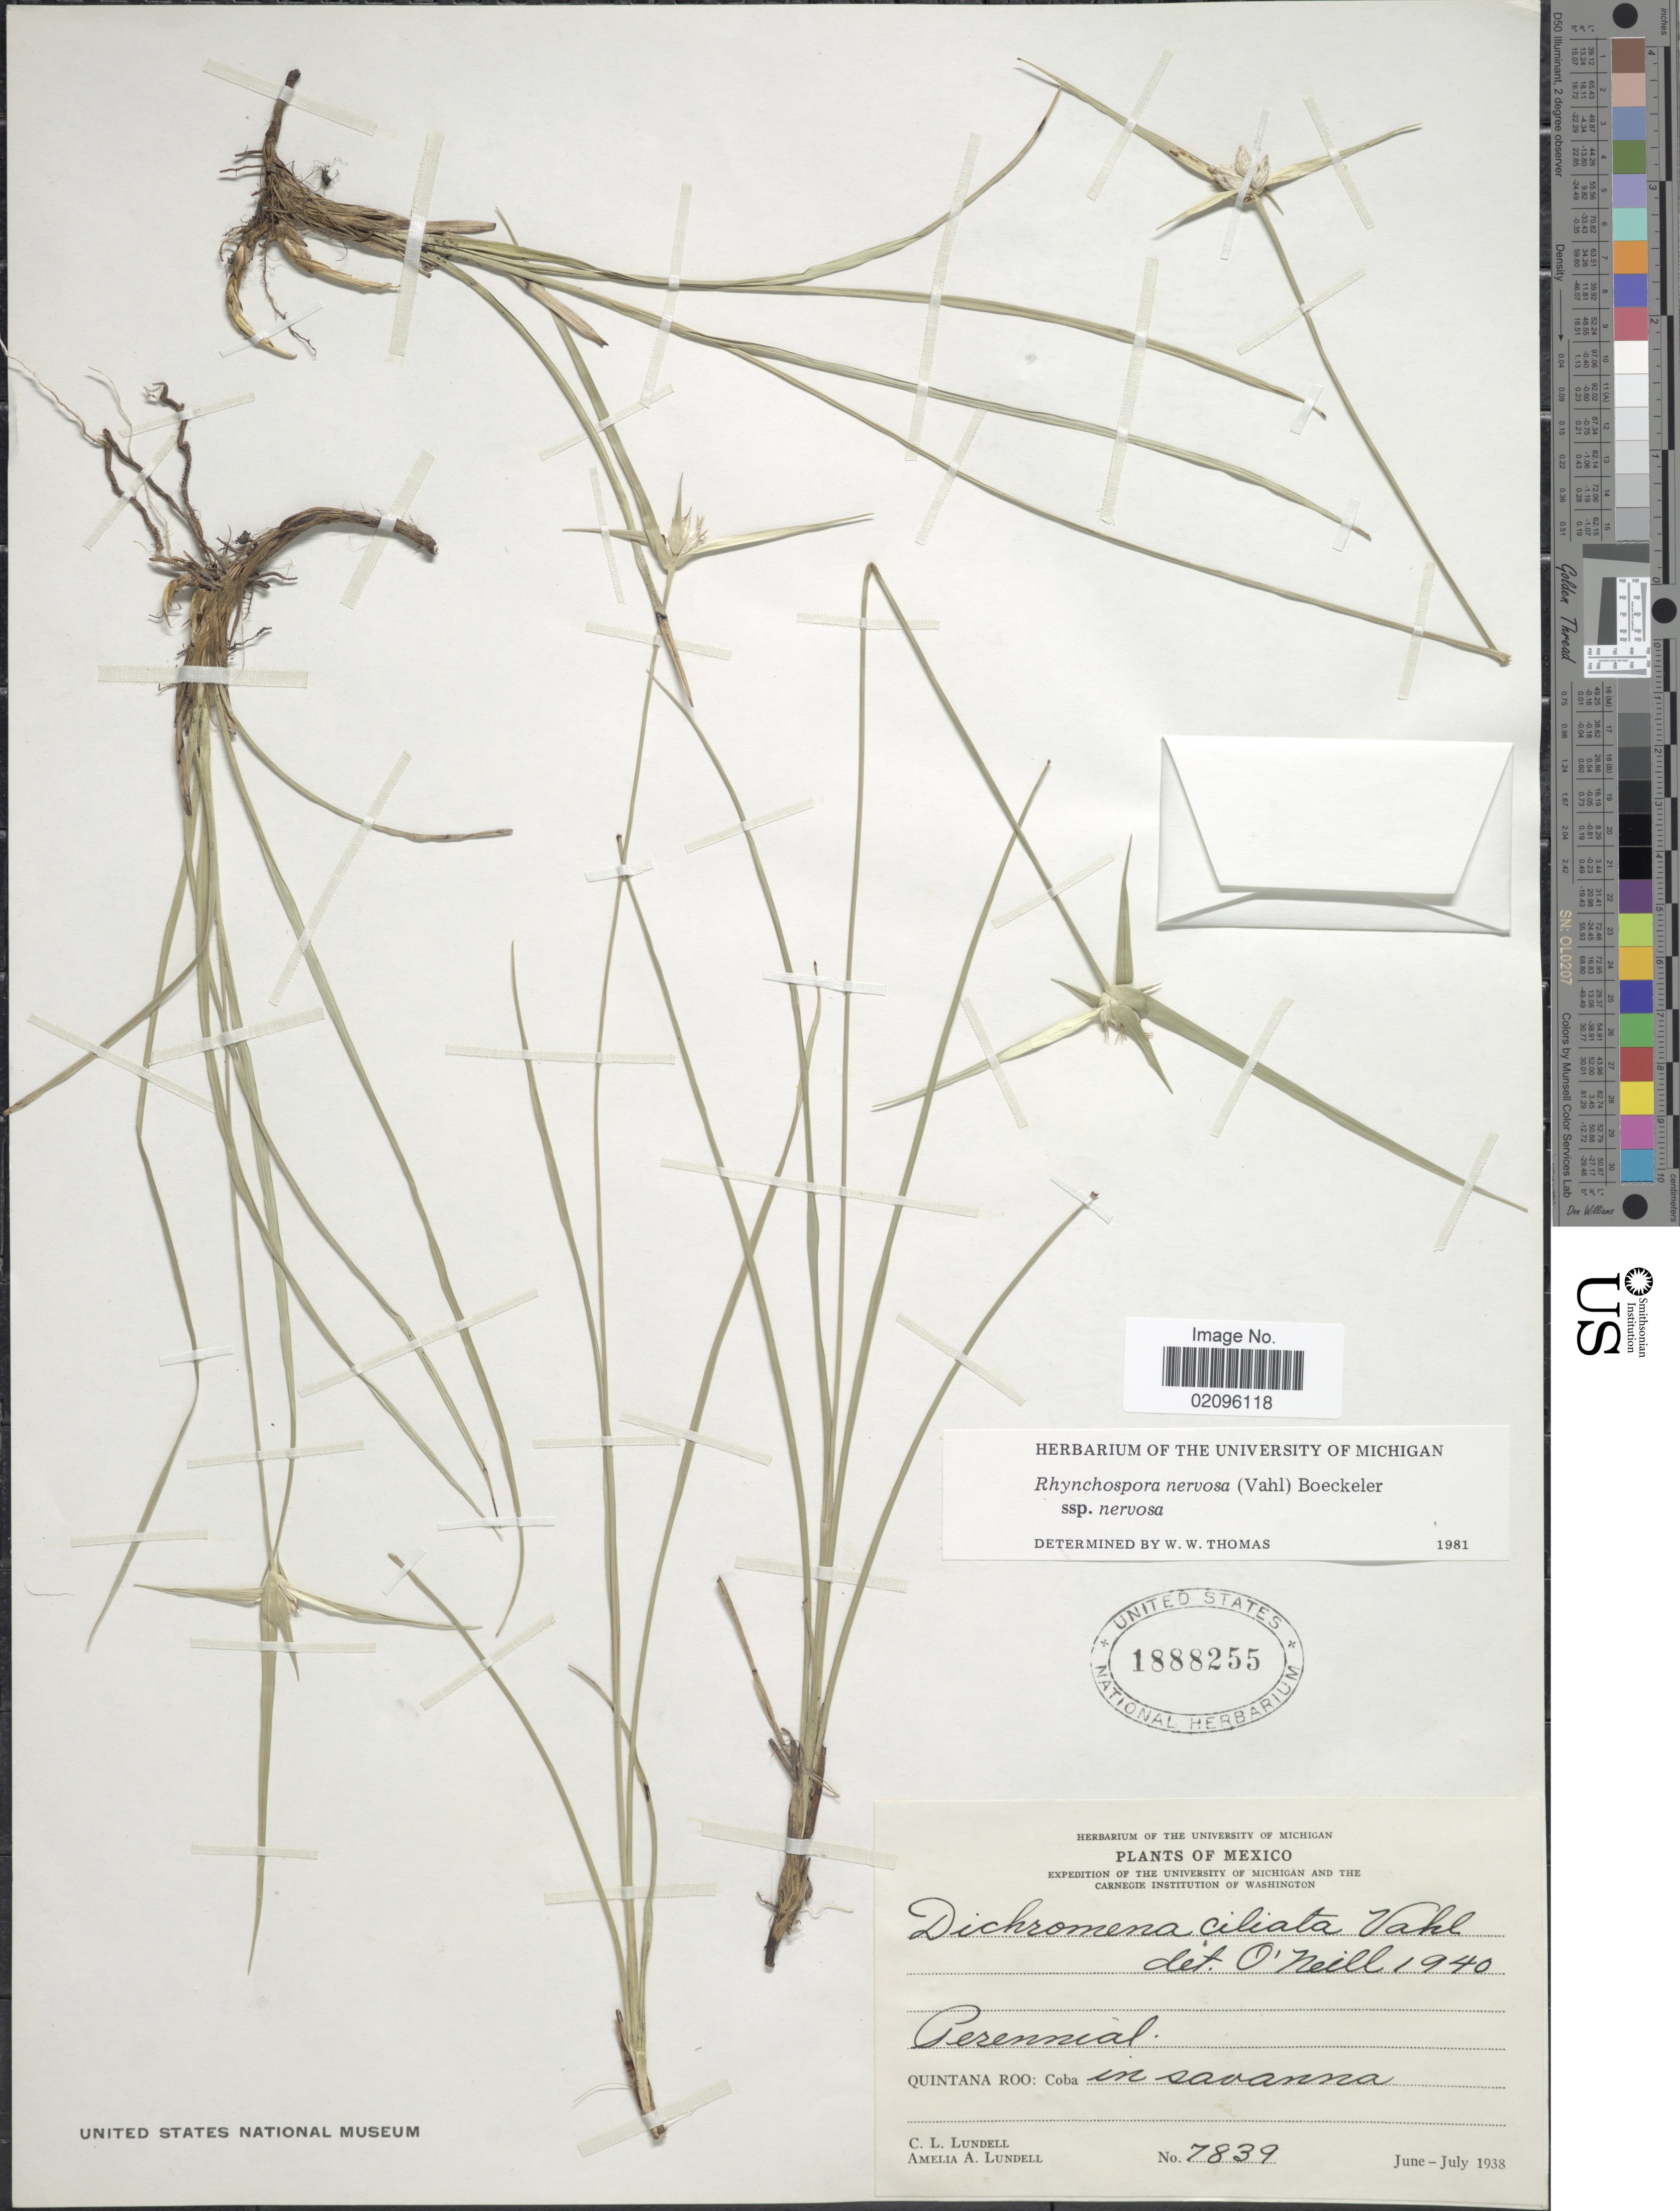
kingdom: Plantae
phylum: Tracheophyta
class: Liliopsida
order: Poales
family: Cyperaceae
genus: Rhynchospora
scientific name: Rhynchospora nervosa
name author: (Vahl) Boeckeler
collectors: C. L. Lundell & A. A. Lundell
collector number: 7839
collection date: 1938-06/1938-07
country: Mexico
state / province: Quintana Roo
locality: Coba, in savanna.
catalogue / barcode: US 1888255